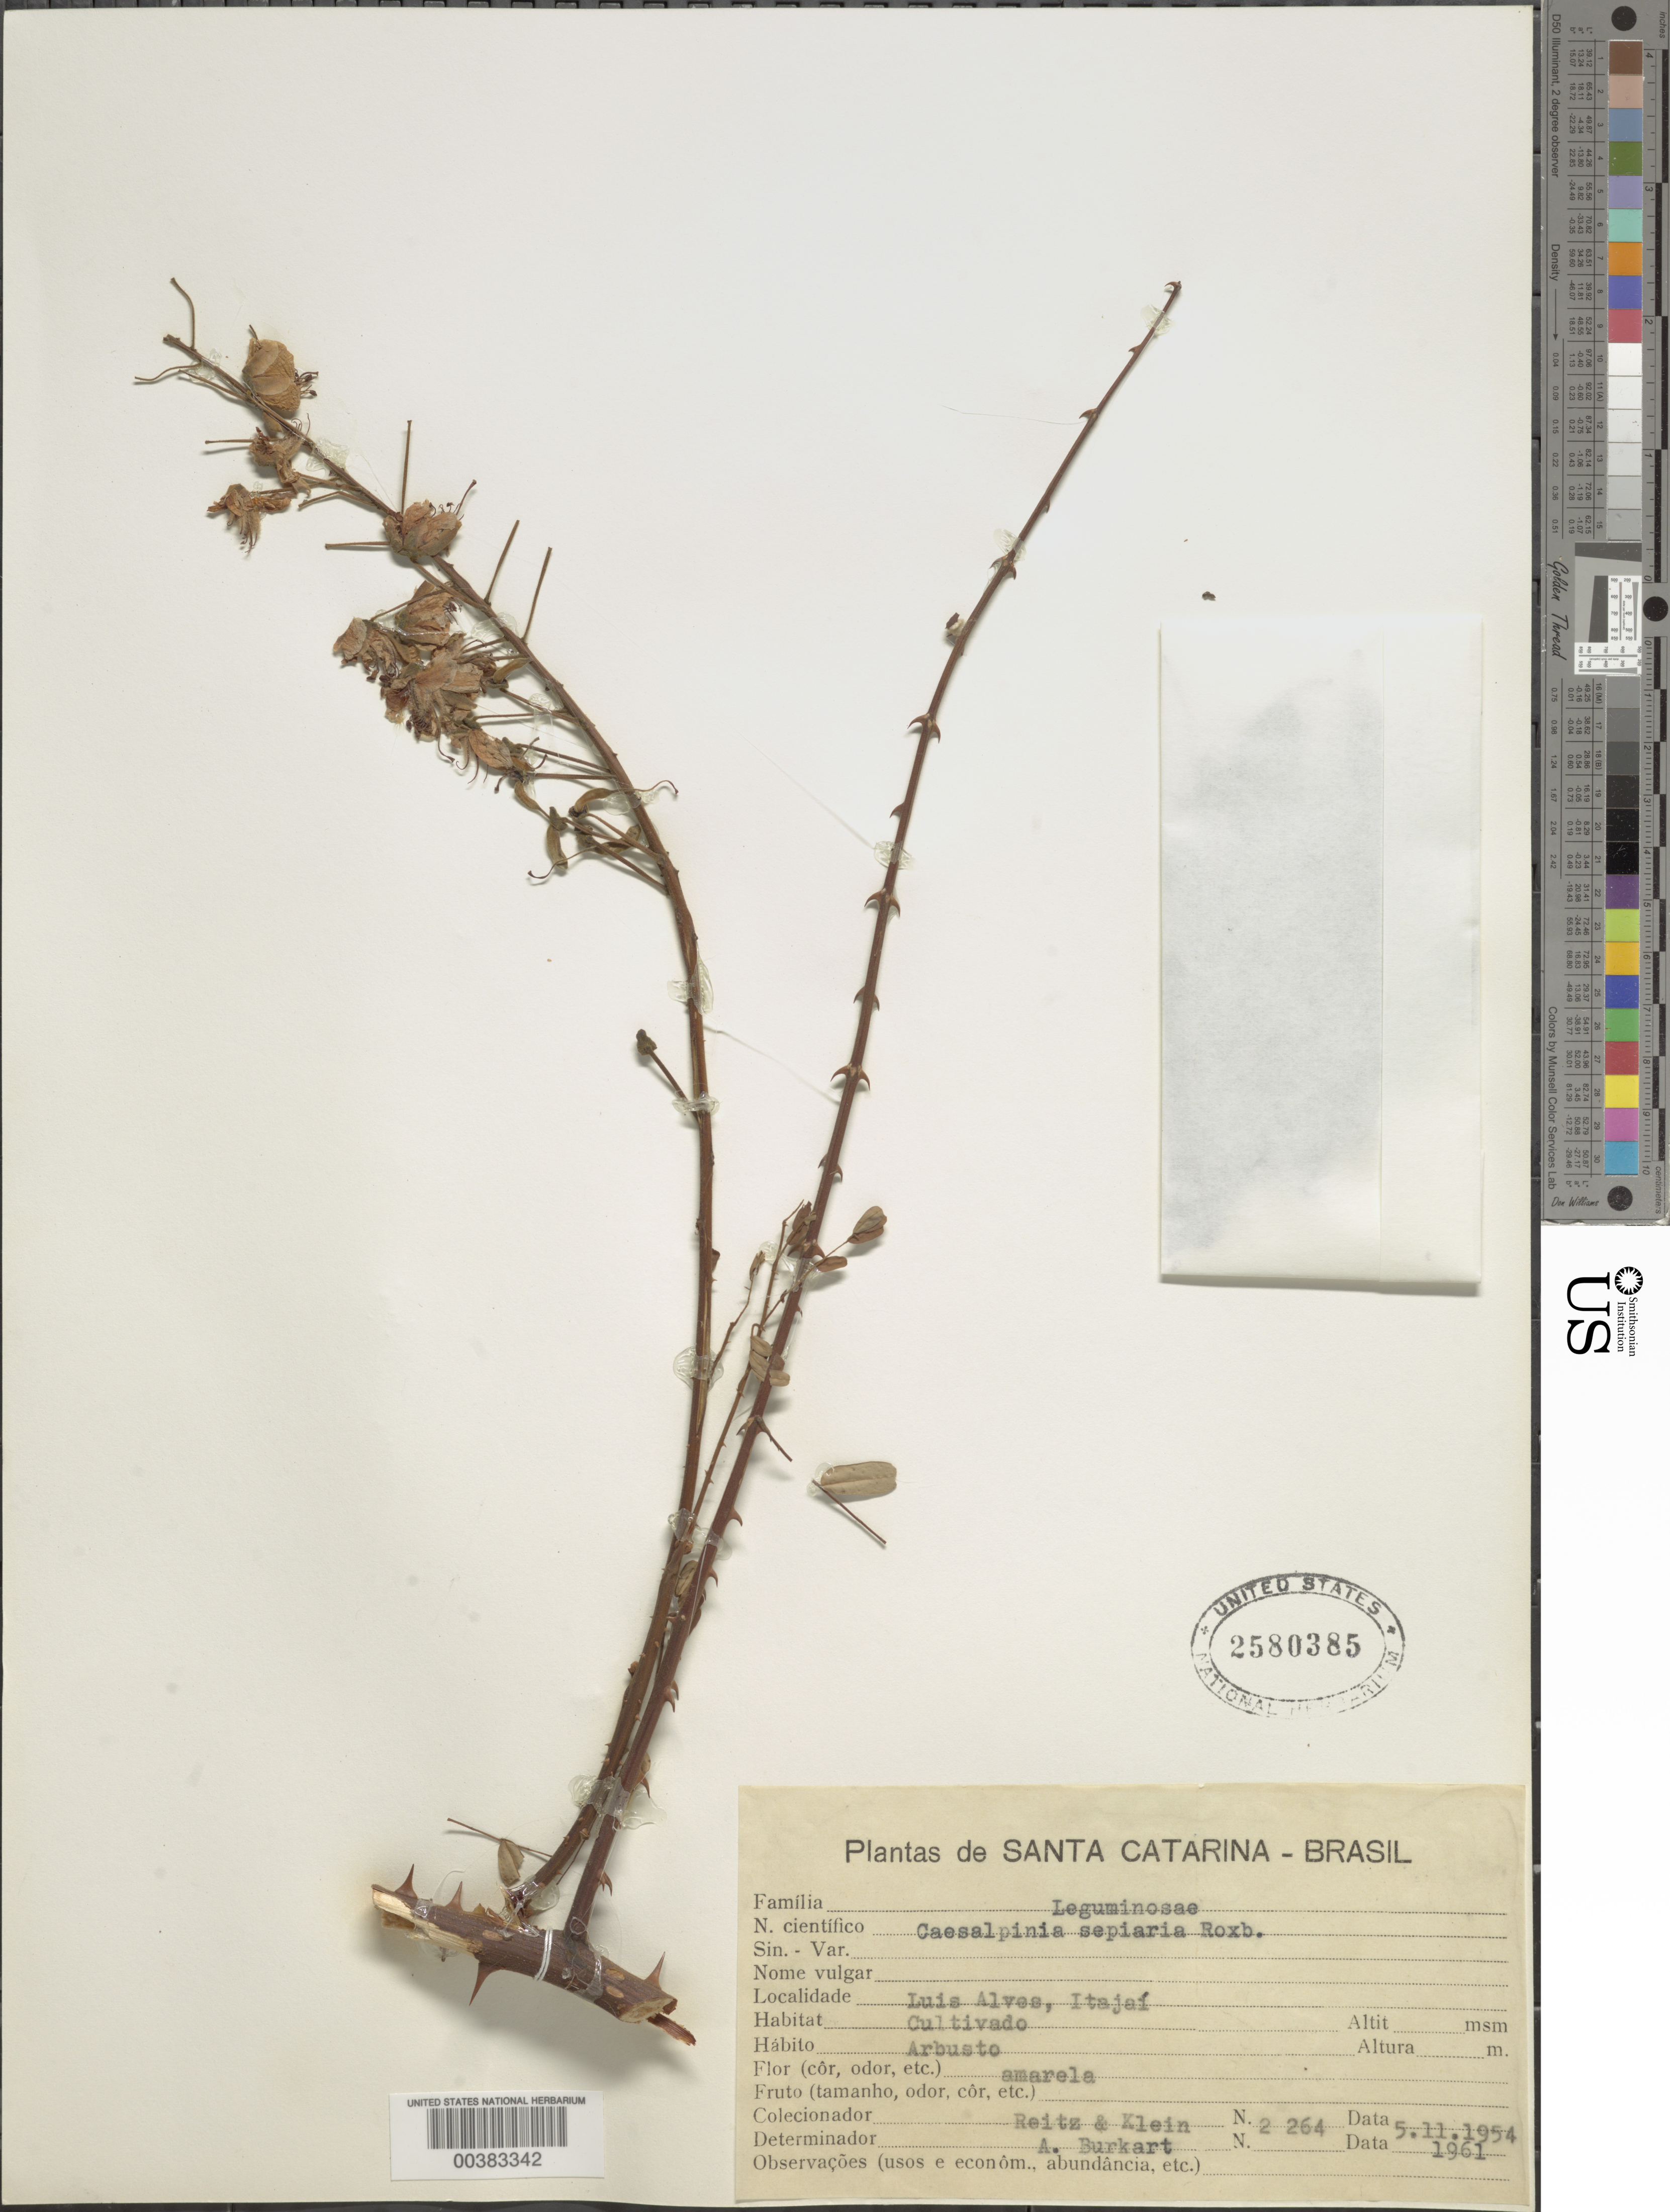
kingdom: Plantae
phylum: Tracheophyta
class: Magnoliopsida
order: Fabales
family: Fabaceae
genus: Biancaea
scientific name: Biancaea decapetala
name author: (Roth) O. Deg.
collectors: W. Weingart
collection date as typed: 09 Apr 1914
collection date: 1914-04-09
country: Germany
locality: Gorgenthal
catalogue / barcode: US 2580385